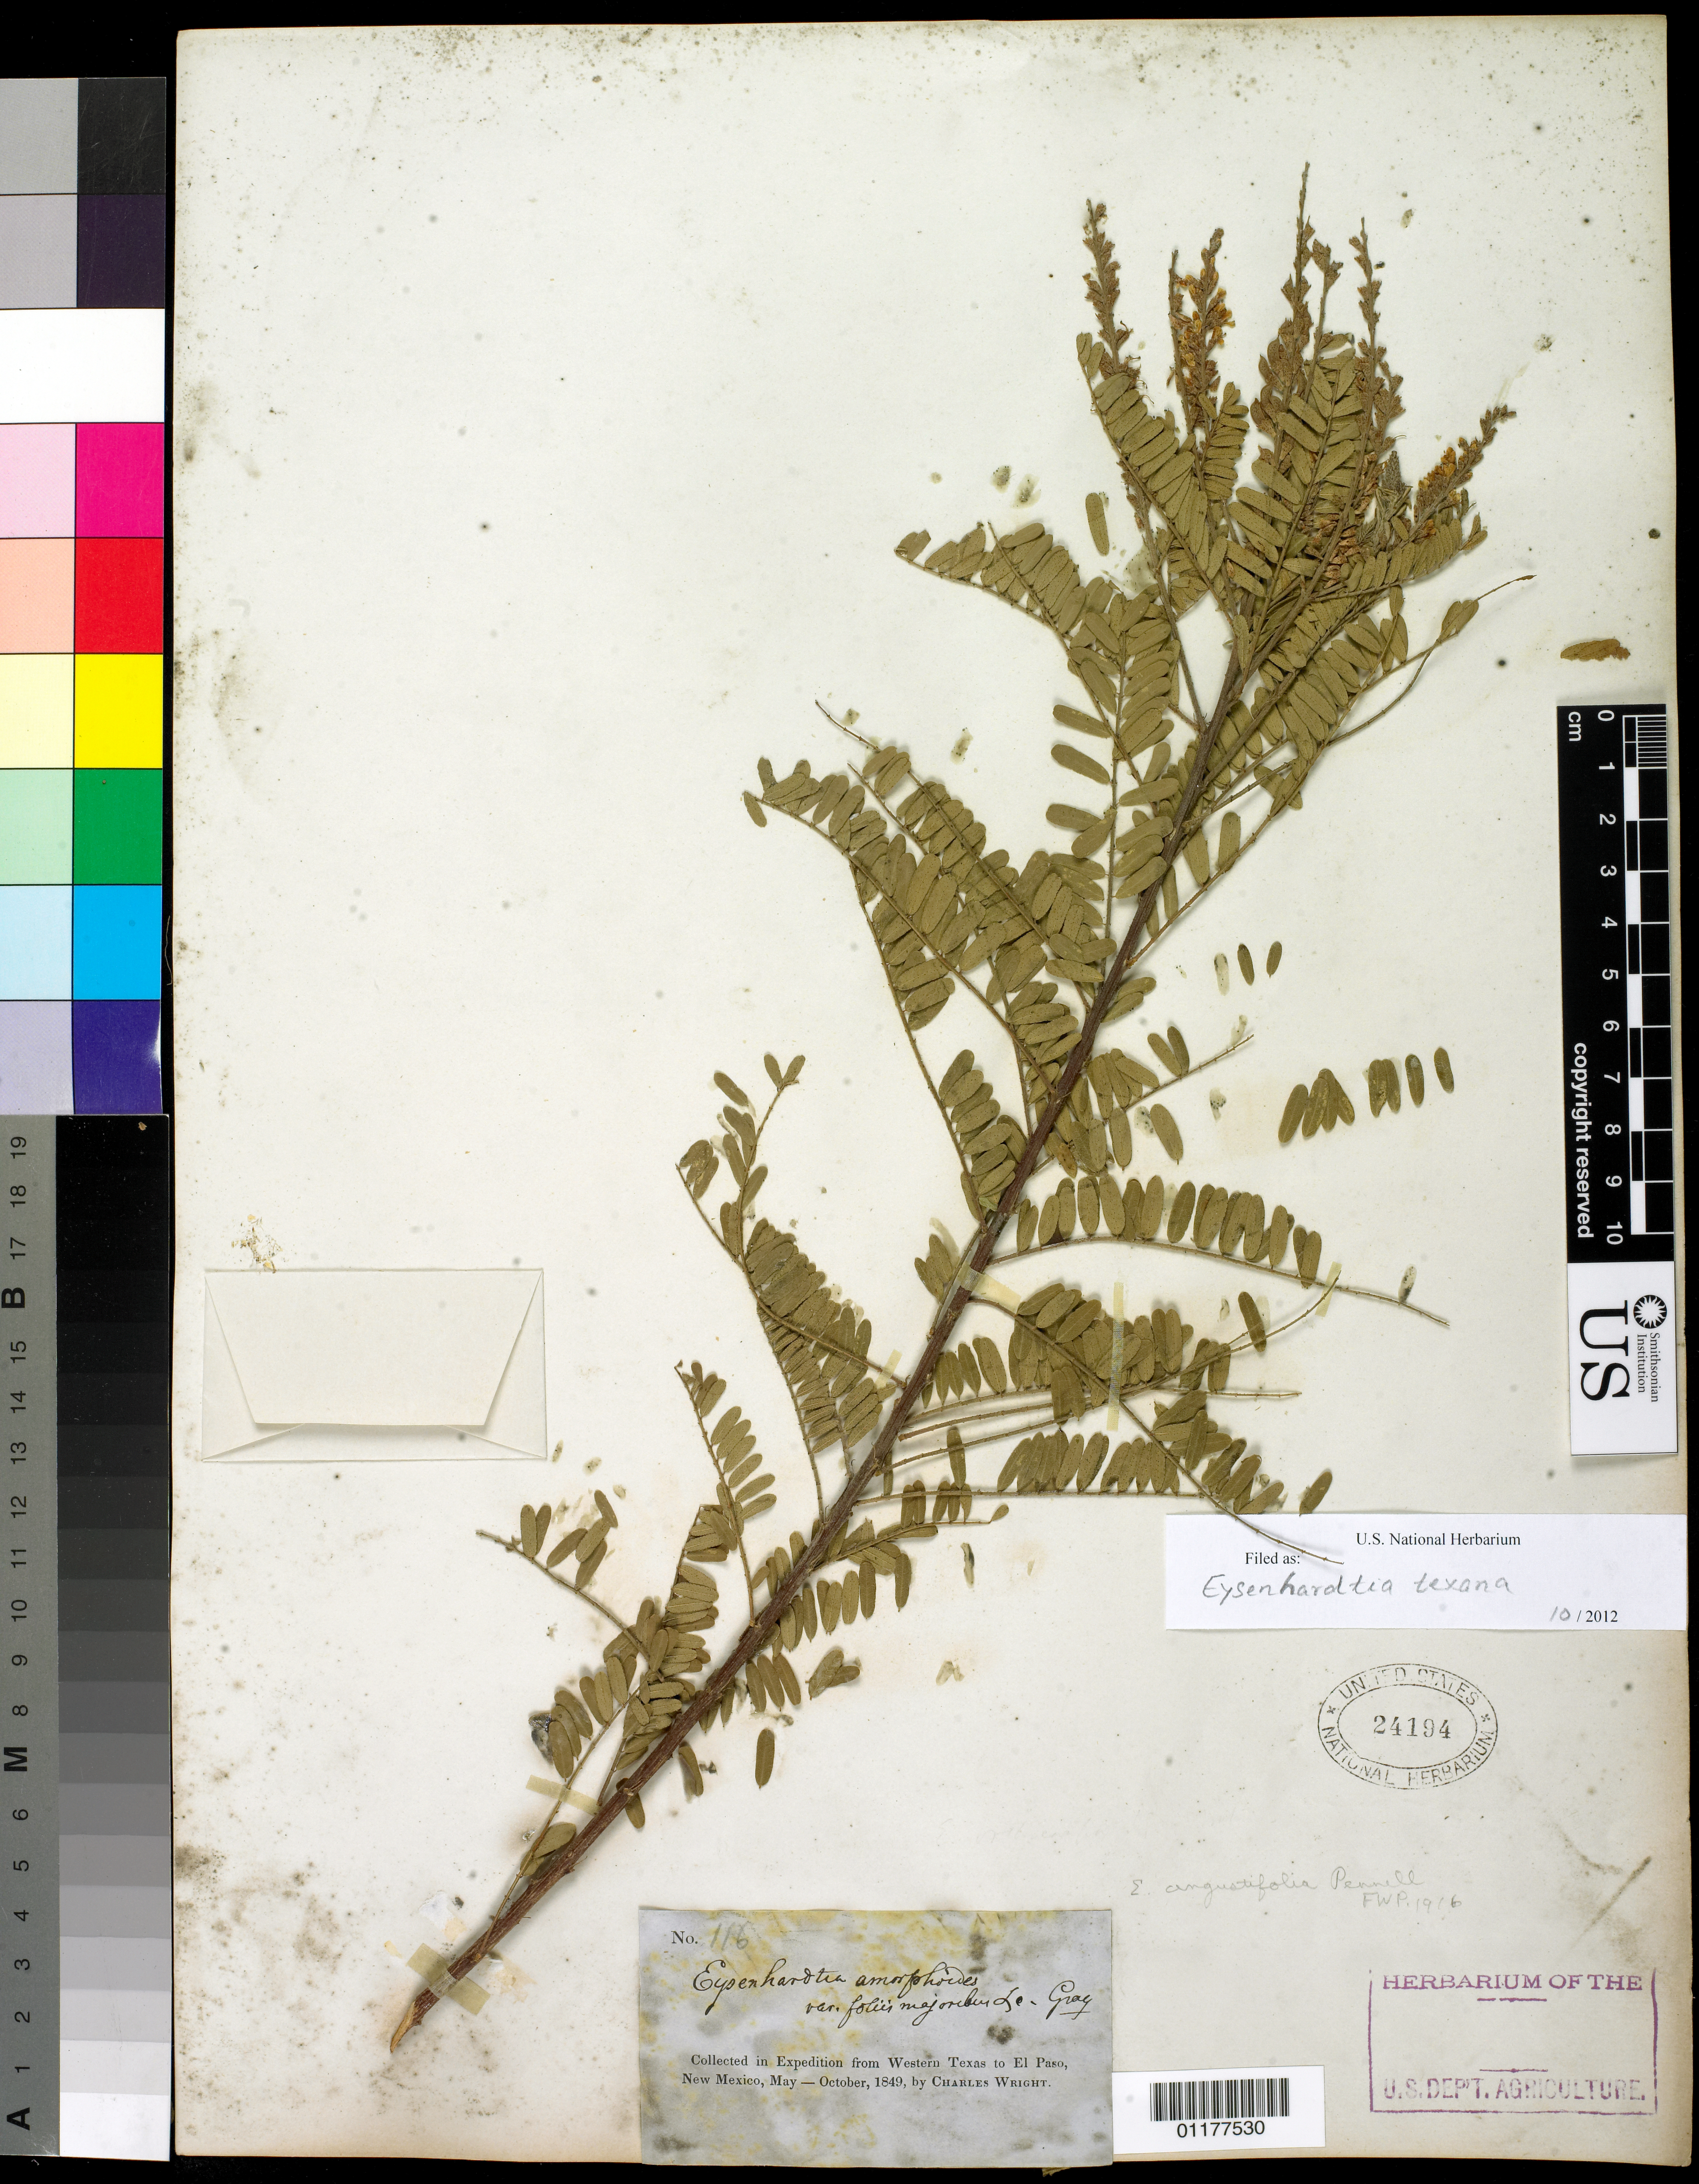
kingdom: Plantae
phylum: Tracheophyta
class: Magnoliopsida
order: Fabales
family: Fabaceae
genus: Eysenhardtia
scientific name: Eysenhardtia texana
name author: Scheele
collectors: C. Wright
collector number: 116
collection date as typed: May 1849 to -- Oct 1849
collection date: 1849-05/1849-10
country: United States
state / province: New Mexico / Texas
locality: W Texas to El Paso, New Mexico.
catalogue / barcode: US 24194